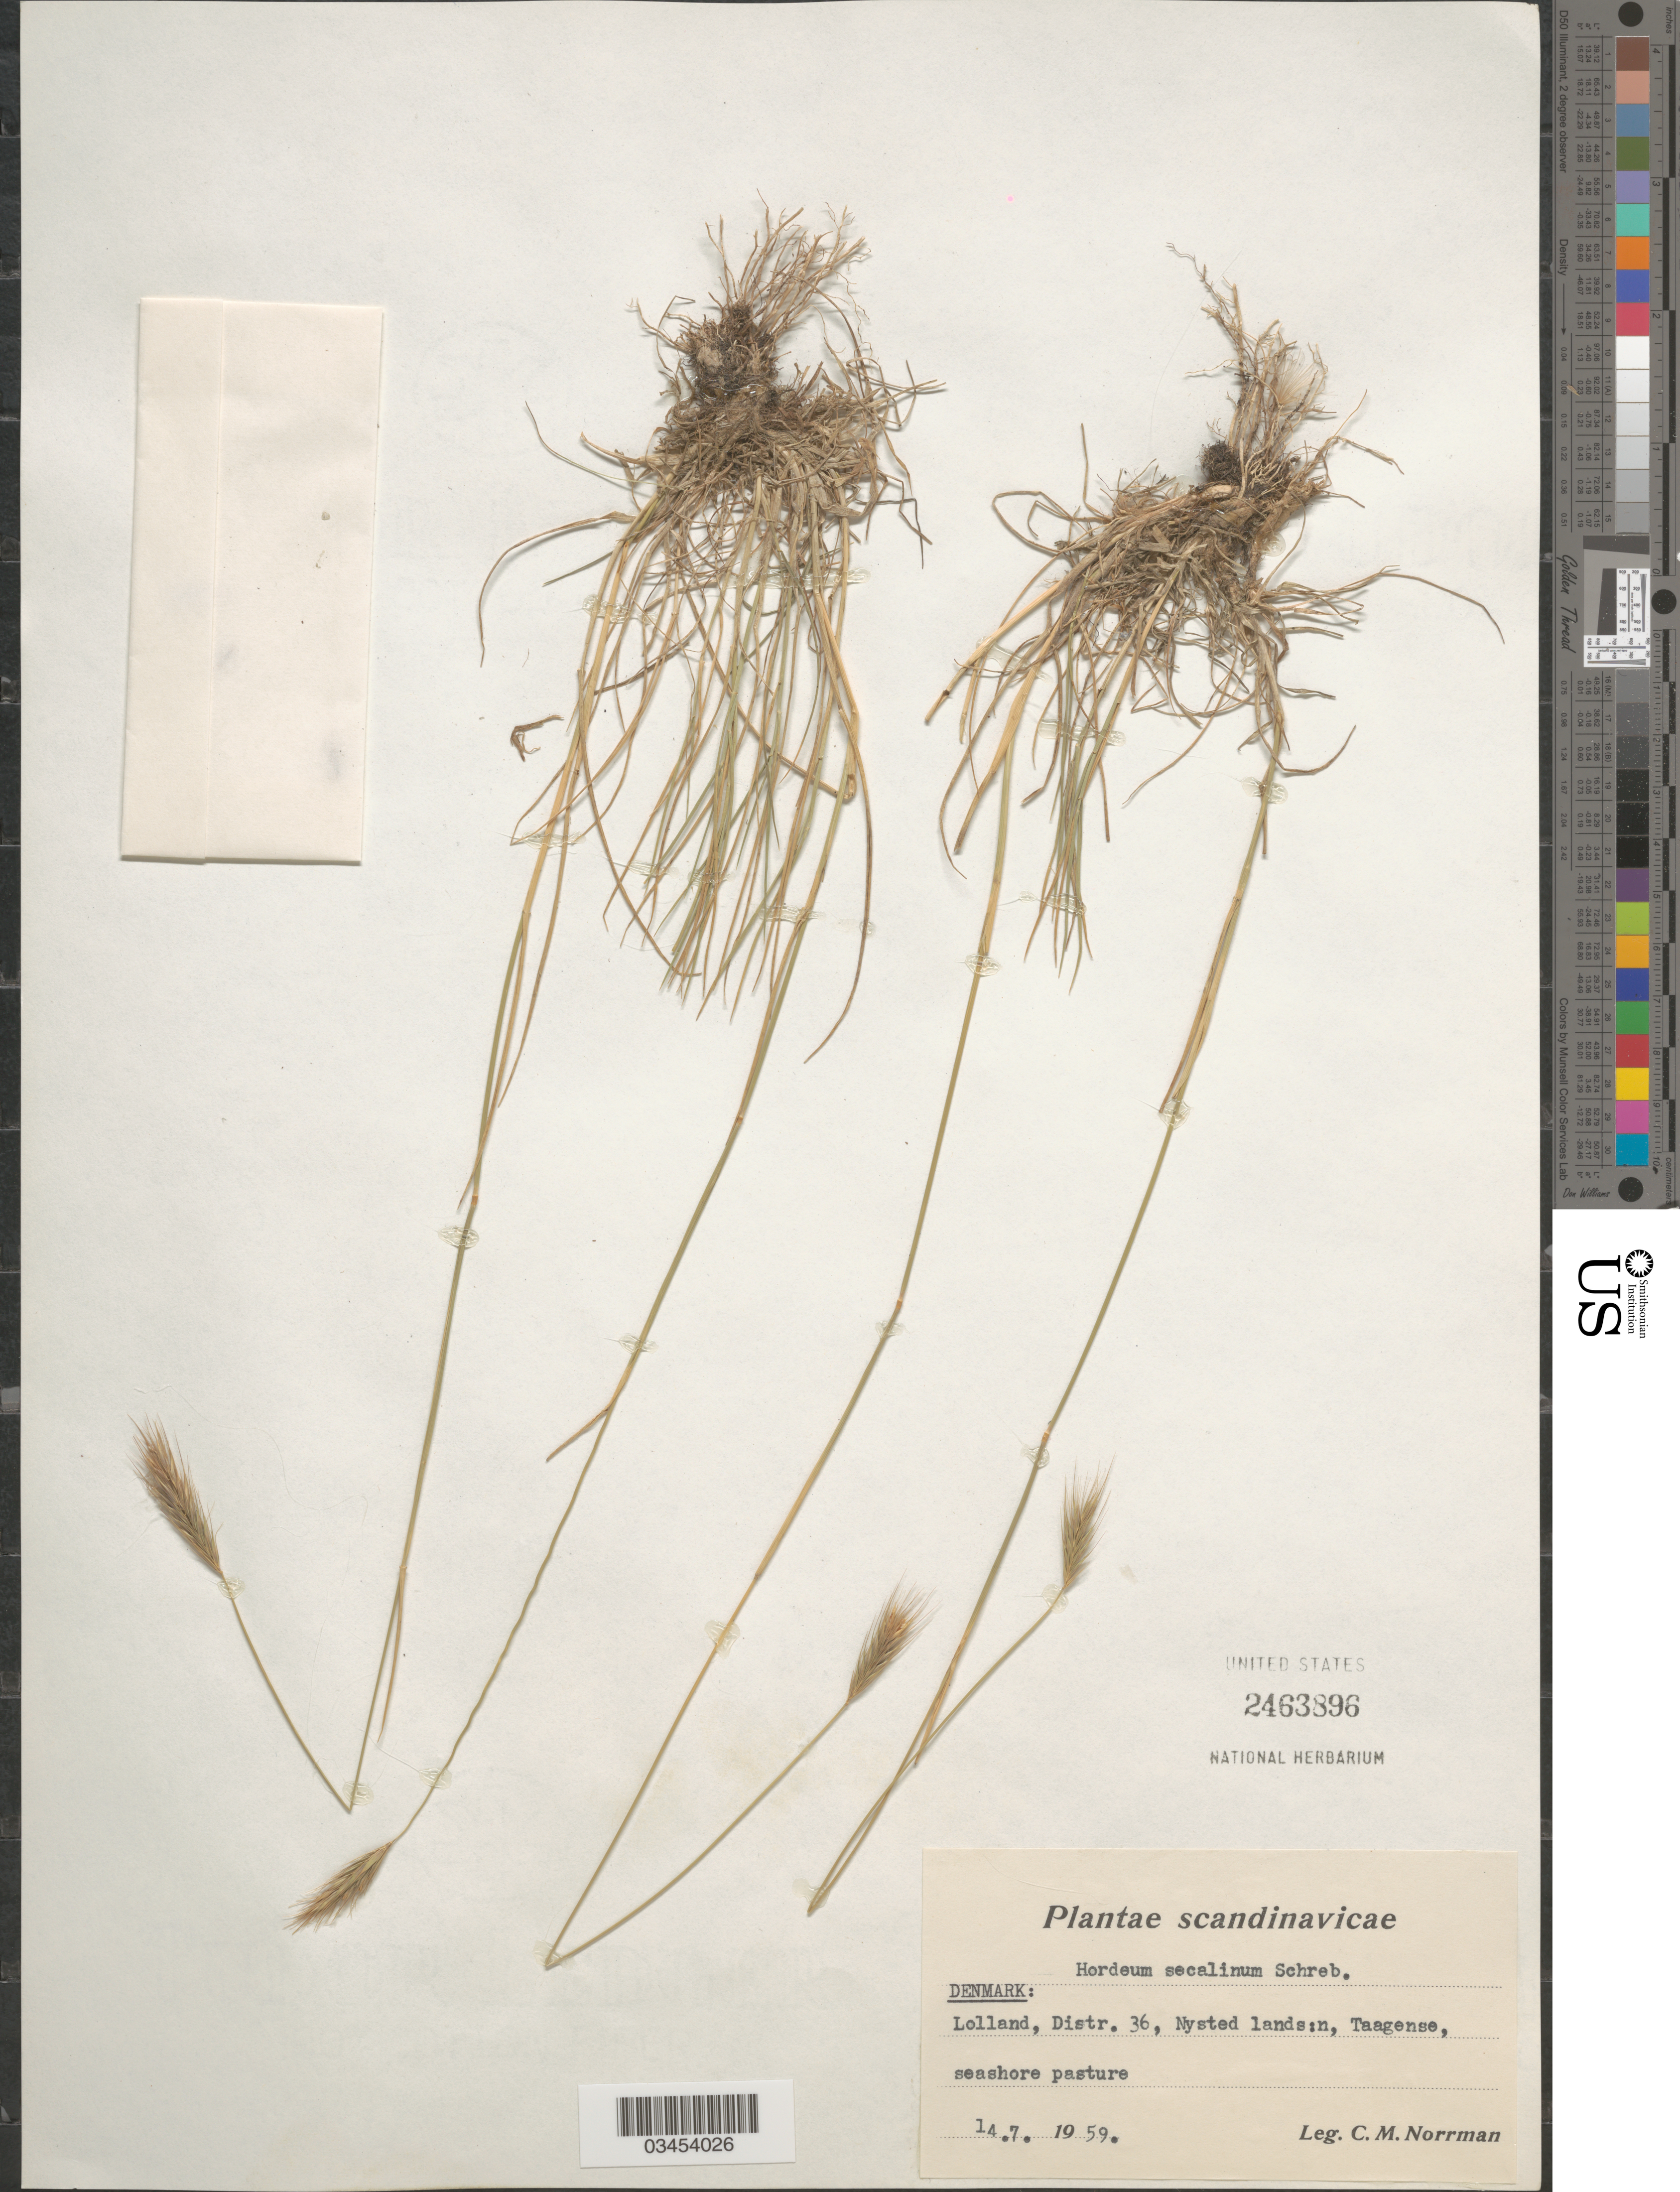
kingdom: Plantae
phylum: Tracheophyta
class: Liliopsida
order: Poales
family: Poaceae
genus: Hordeum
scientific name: Hordeum secalinum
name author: Schreb.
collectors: C. Norrman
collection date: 1959-07-14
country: Denmark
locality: Scandinavicae. Lolland, Distr. 36, Nysted lands:n, Taagense, seashore pasture.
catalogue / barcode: US 2463896